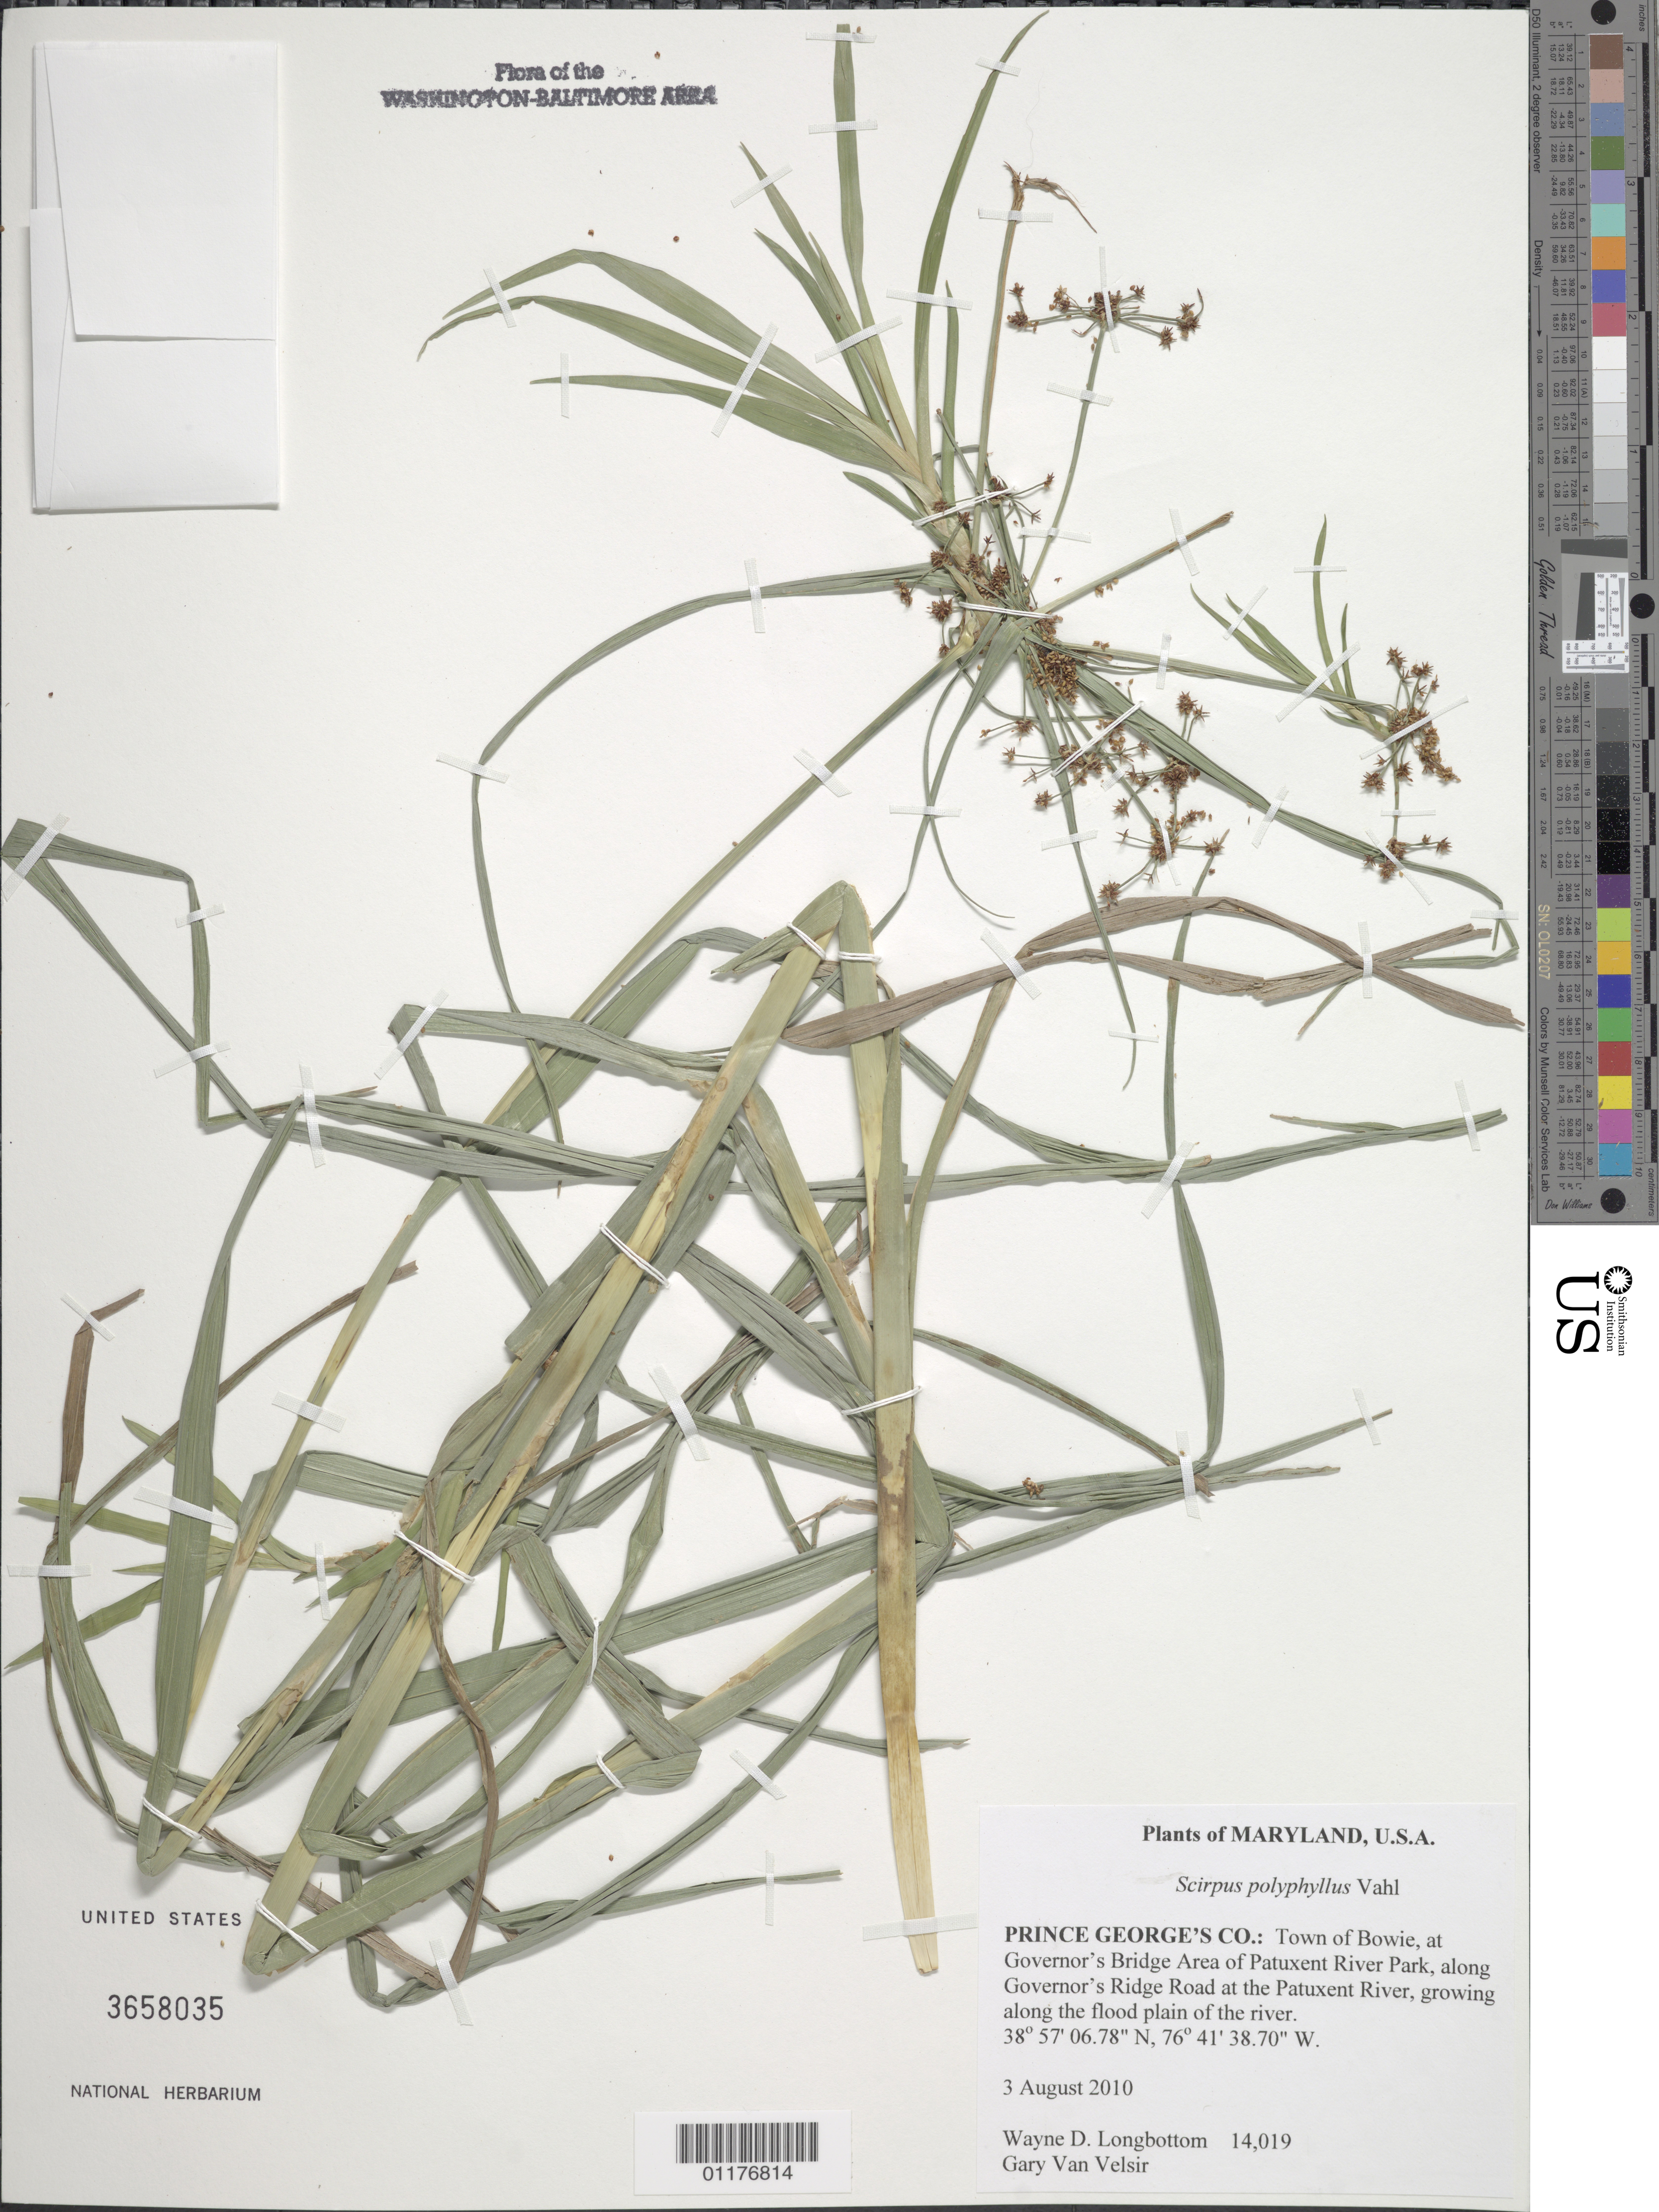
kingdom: Plantae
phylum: Tracheophyta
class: Liliopsida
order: Poales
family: Cyperaceae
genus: Scirpus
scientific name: Scirpus polyphyllus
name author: Vahl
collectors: W. D. Longbottom & G. Van Velsir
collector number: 14019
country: United States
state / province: Maryland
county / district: Anne Arundel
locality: Bowie, at Governor's Bridge Area of Patuxent River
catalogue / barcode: US 3658035